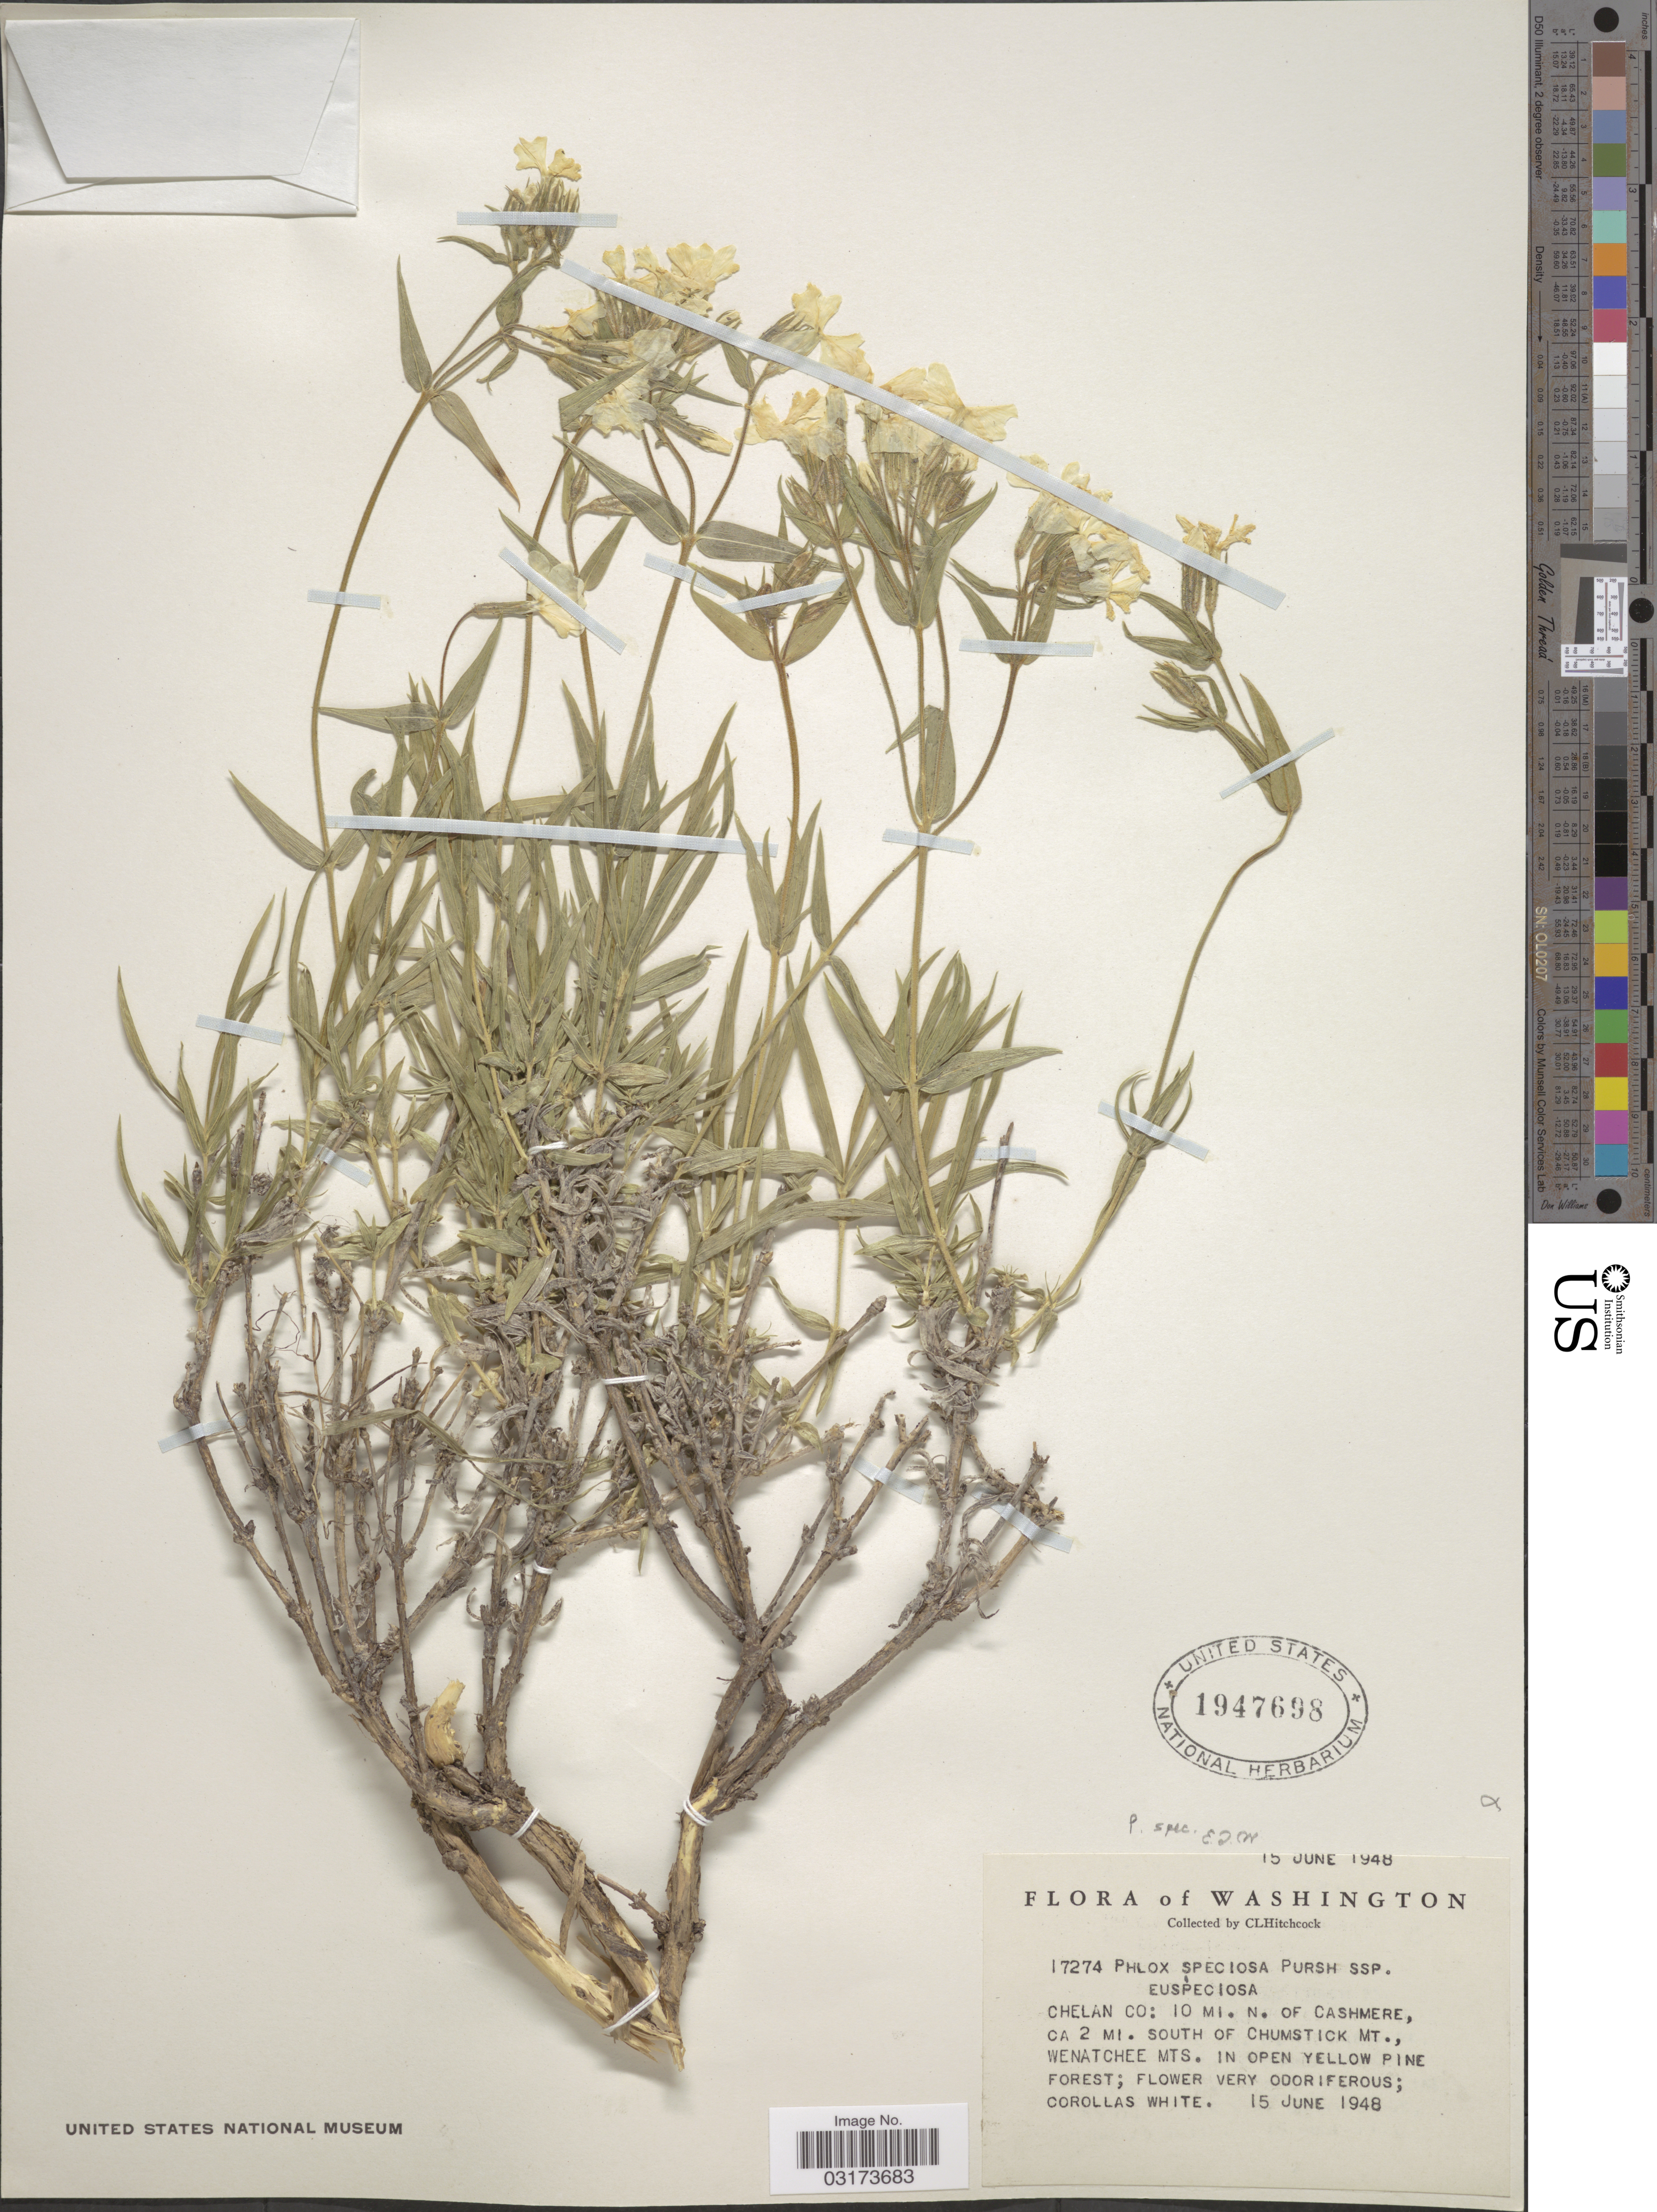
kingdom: Plantae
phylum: Tracheophyta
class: Magnoliopsida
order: Ericales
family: Polemoniaceae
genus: Phlox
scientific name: Phlox speciosa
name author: Pursh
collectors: C. L. Hitchcock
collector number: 17274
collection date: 1948-06-15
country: United States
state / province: Washington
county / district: Chelan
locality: Chelan Co: 10 mi. N. of Cashmere, ca 2 mi. south of Chumstick Mt., Wenatchee Mts.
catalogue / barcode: US 1947698